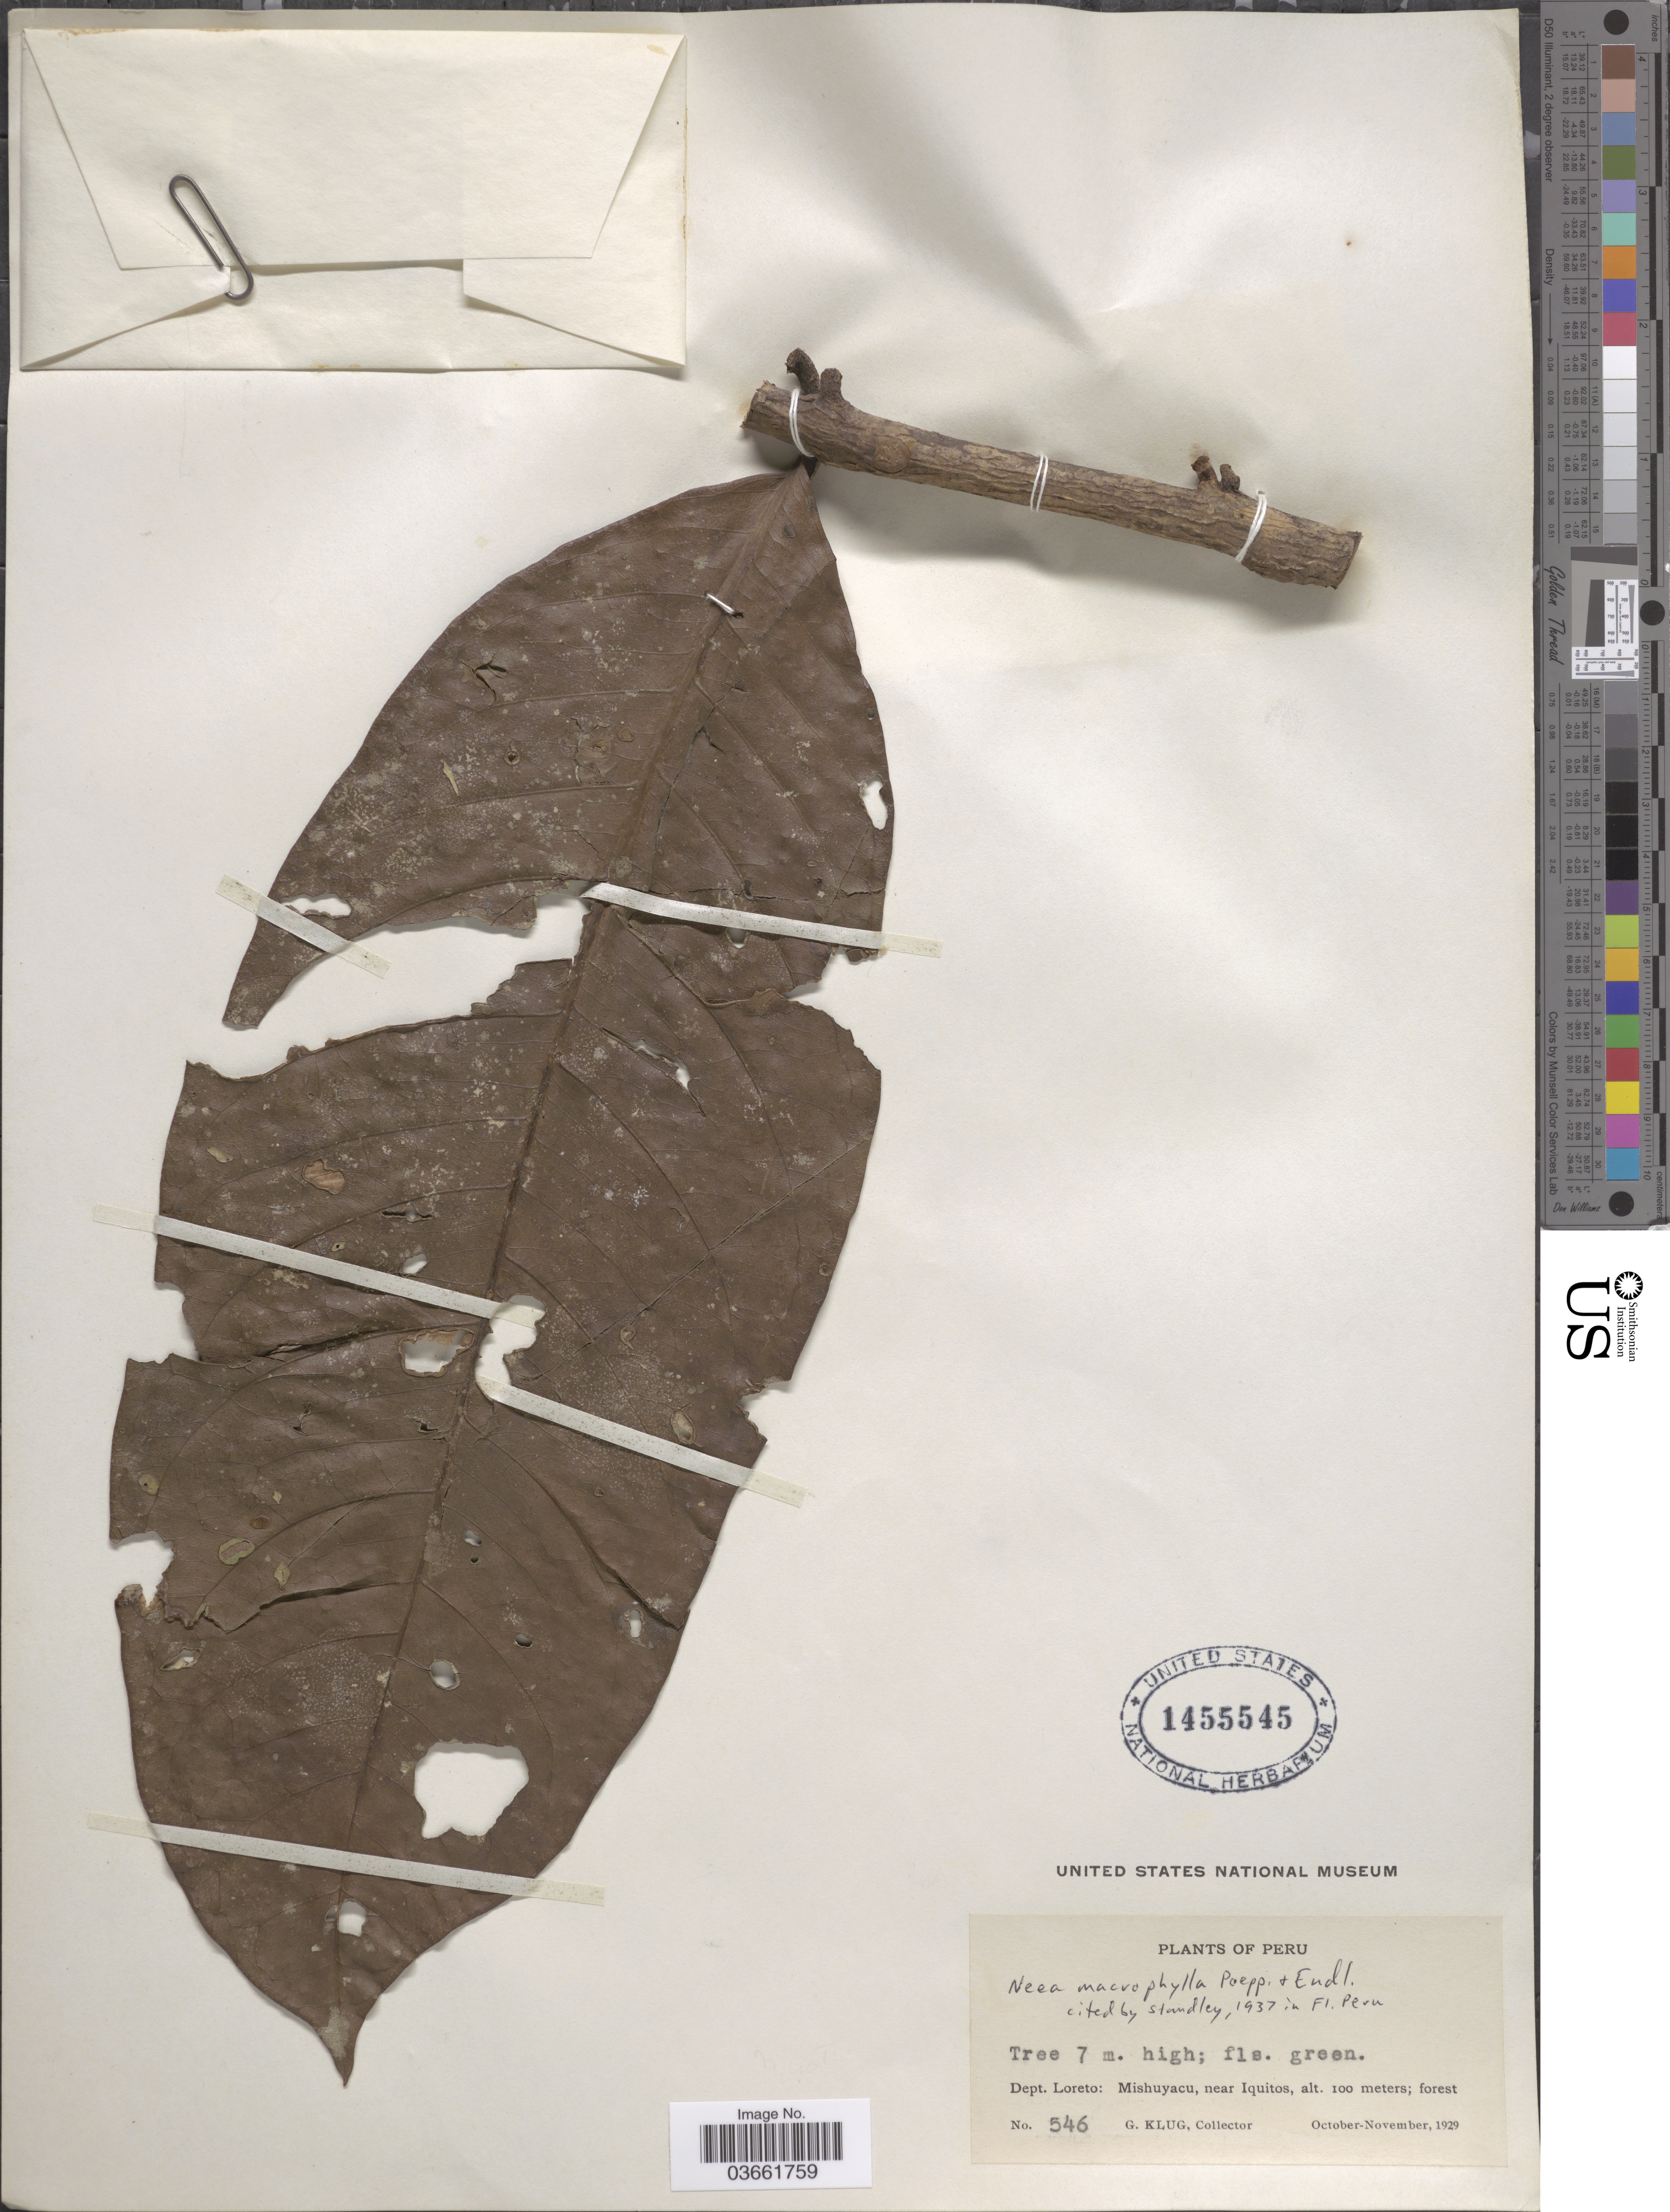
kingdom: Plantae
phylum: Tracheophyta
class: Magnoliopsida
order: Caryophyllales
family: Nyctaginaceae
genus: Neea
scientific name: Neea macrophylla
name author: Britton ex Rusby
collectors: G. Klug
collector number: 546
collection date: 1929-10/1929-11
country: Peru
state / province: Loreto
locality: Dept. Loreto: Mishuyacu, near Iquitos.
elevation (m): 100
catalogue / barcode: US 1455545